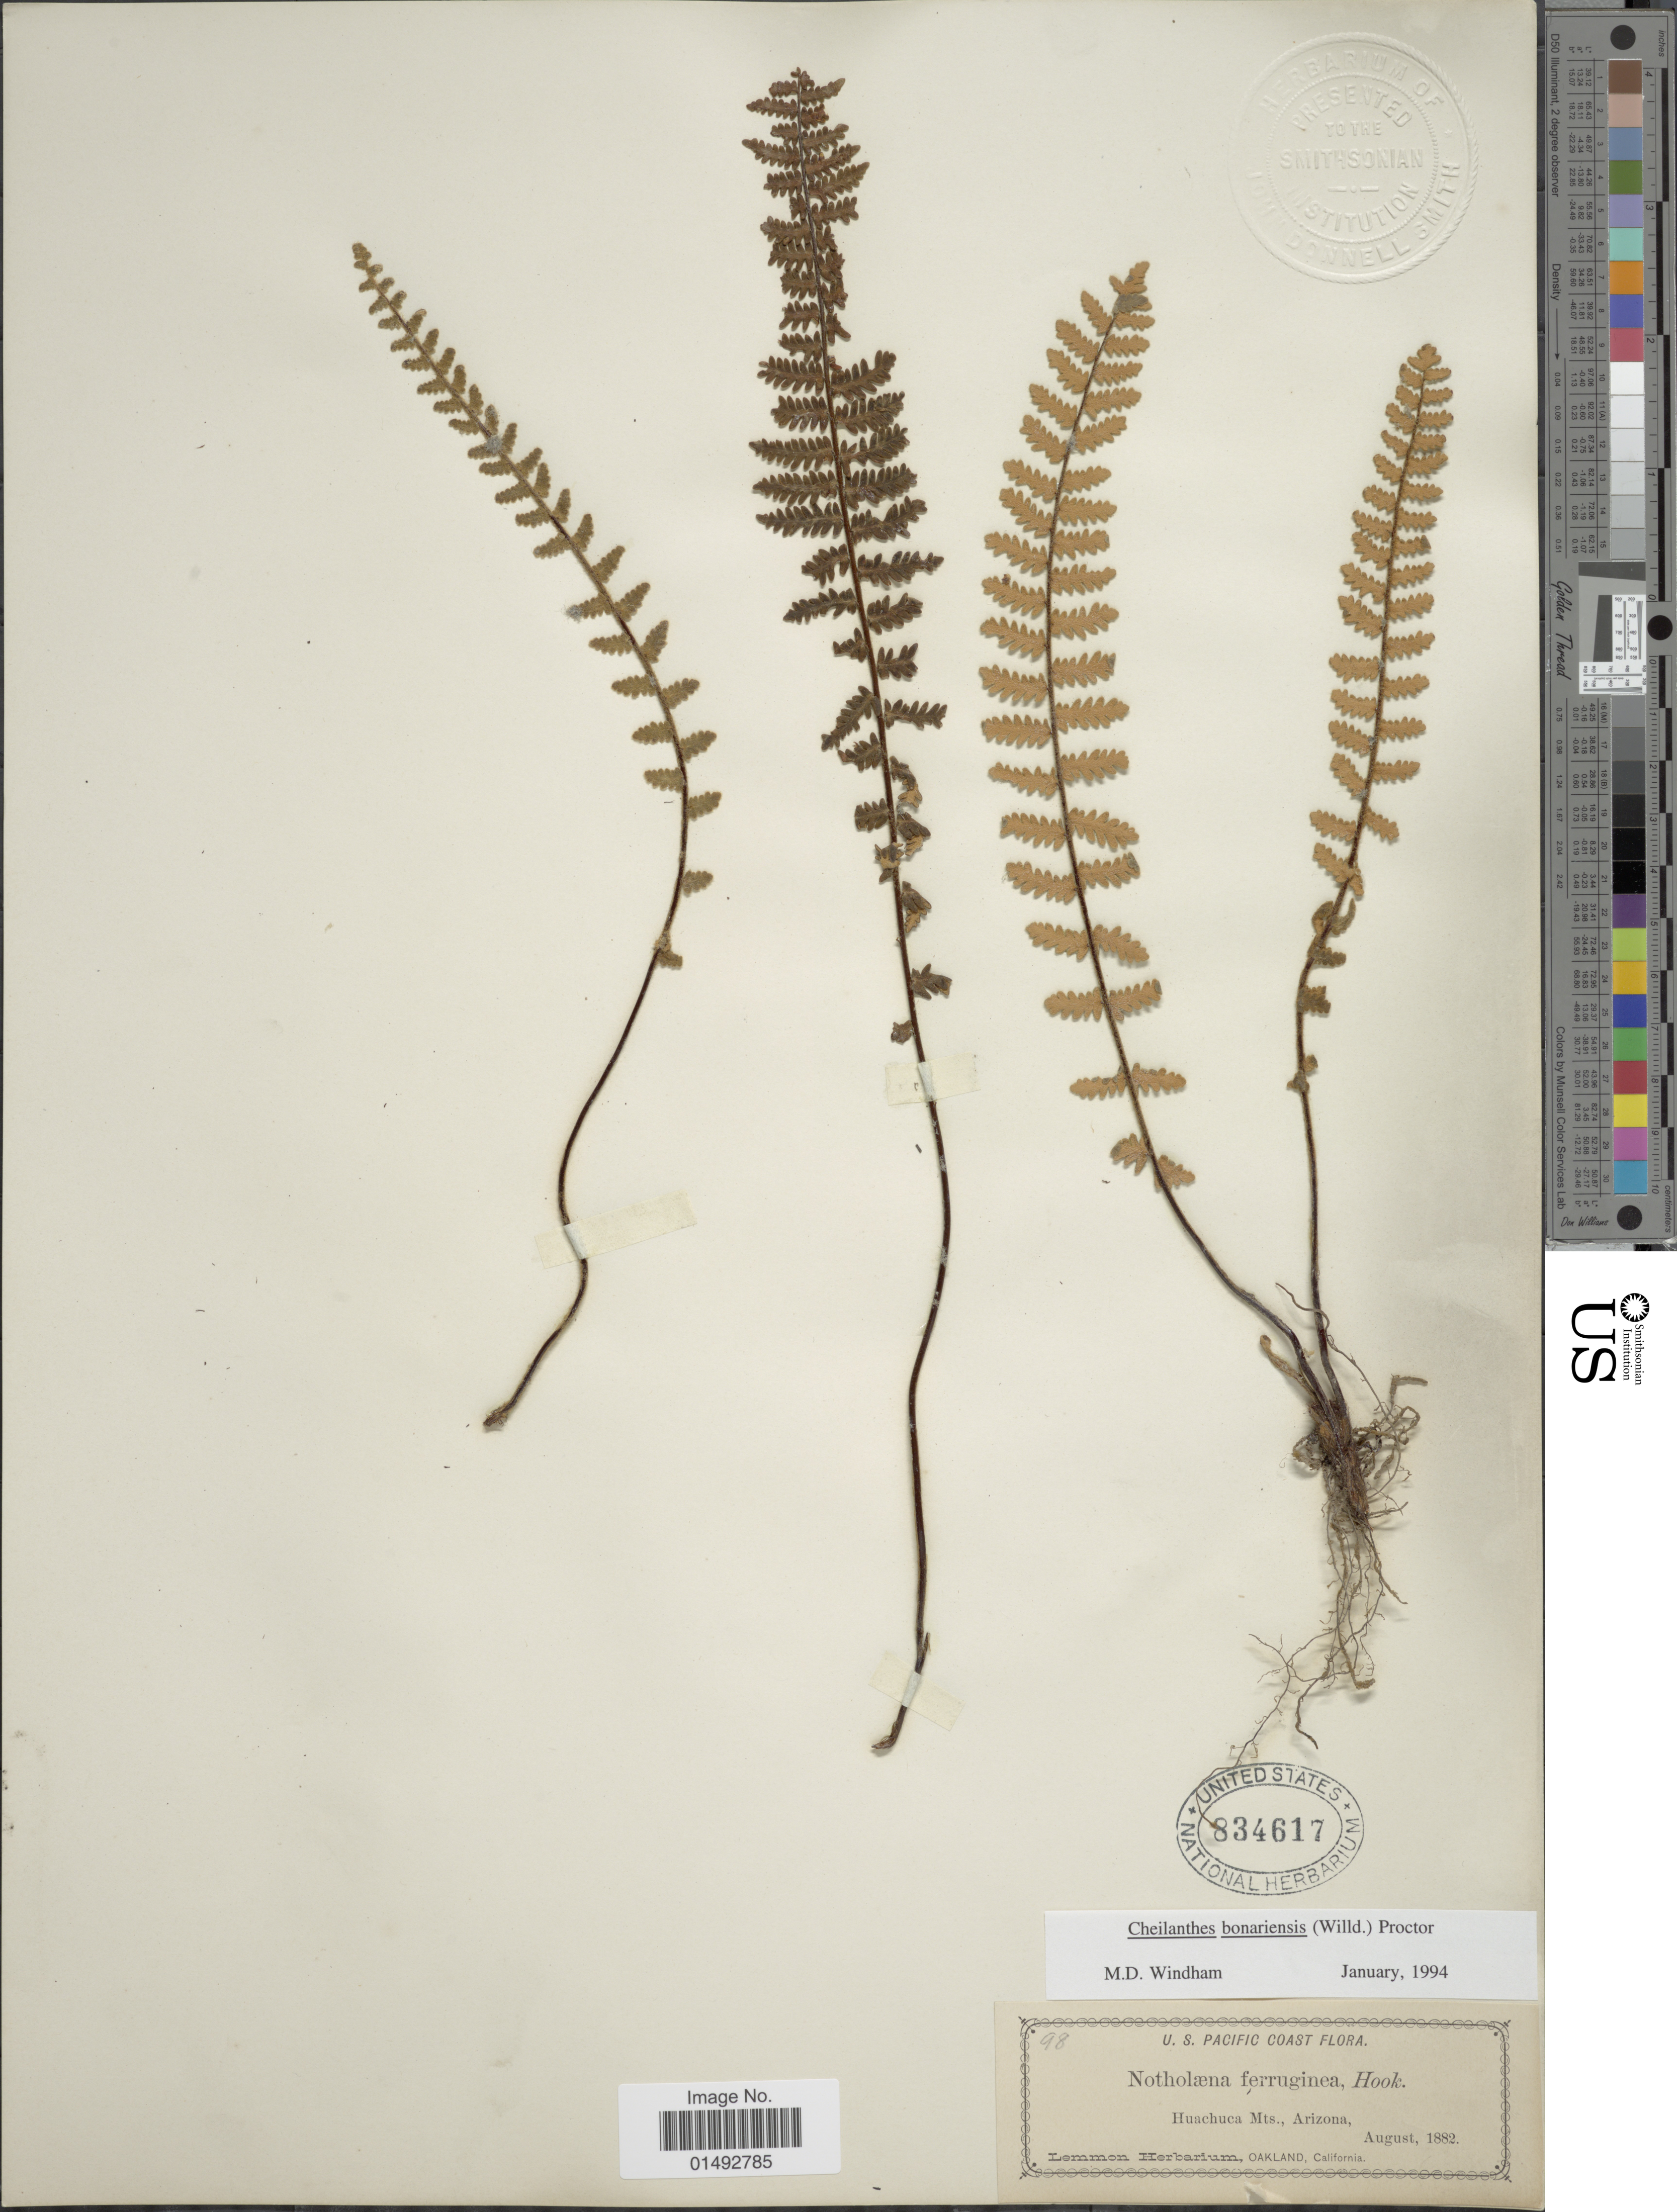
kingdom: Plantae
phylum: Tracheophyta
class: Polypodiopsida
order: Polypodiales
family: Pteridaceae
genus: Myriopteris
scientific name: Myriopteris aurea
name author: (Poir.) Grusz & Windham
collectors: ex herb. Lemmon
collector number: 98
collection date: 1882-08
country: United States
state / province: Arizona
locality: U.S. Pacific Coast, Huachuca Mts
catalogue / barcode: US 834617